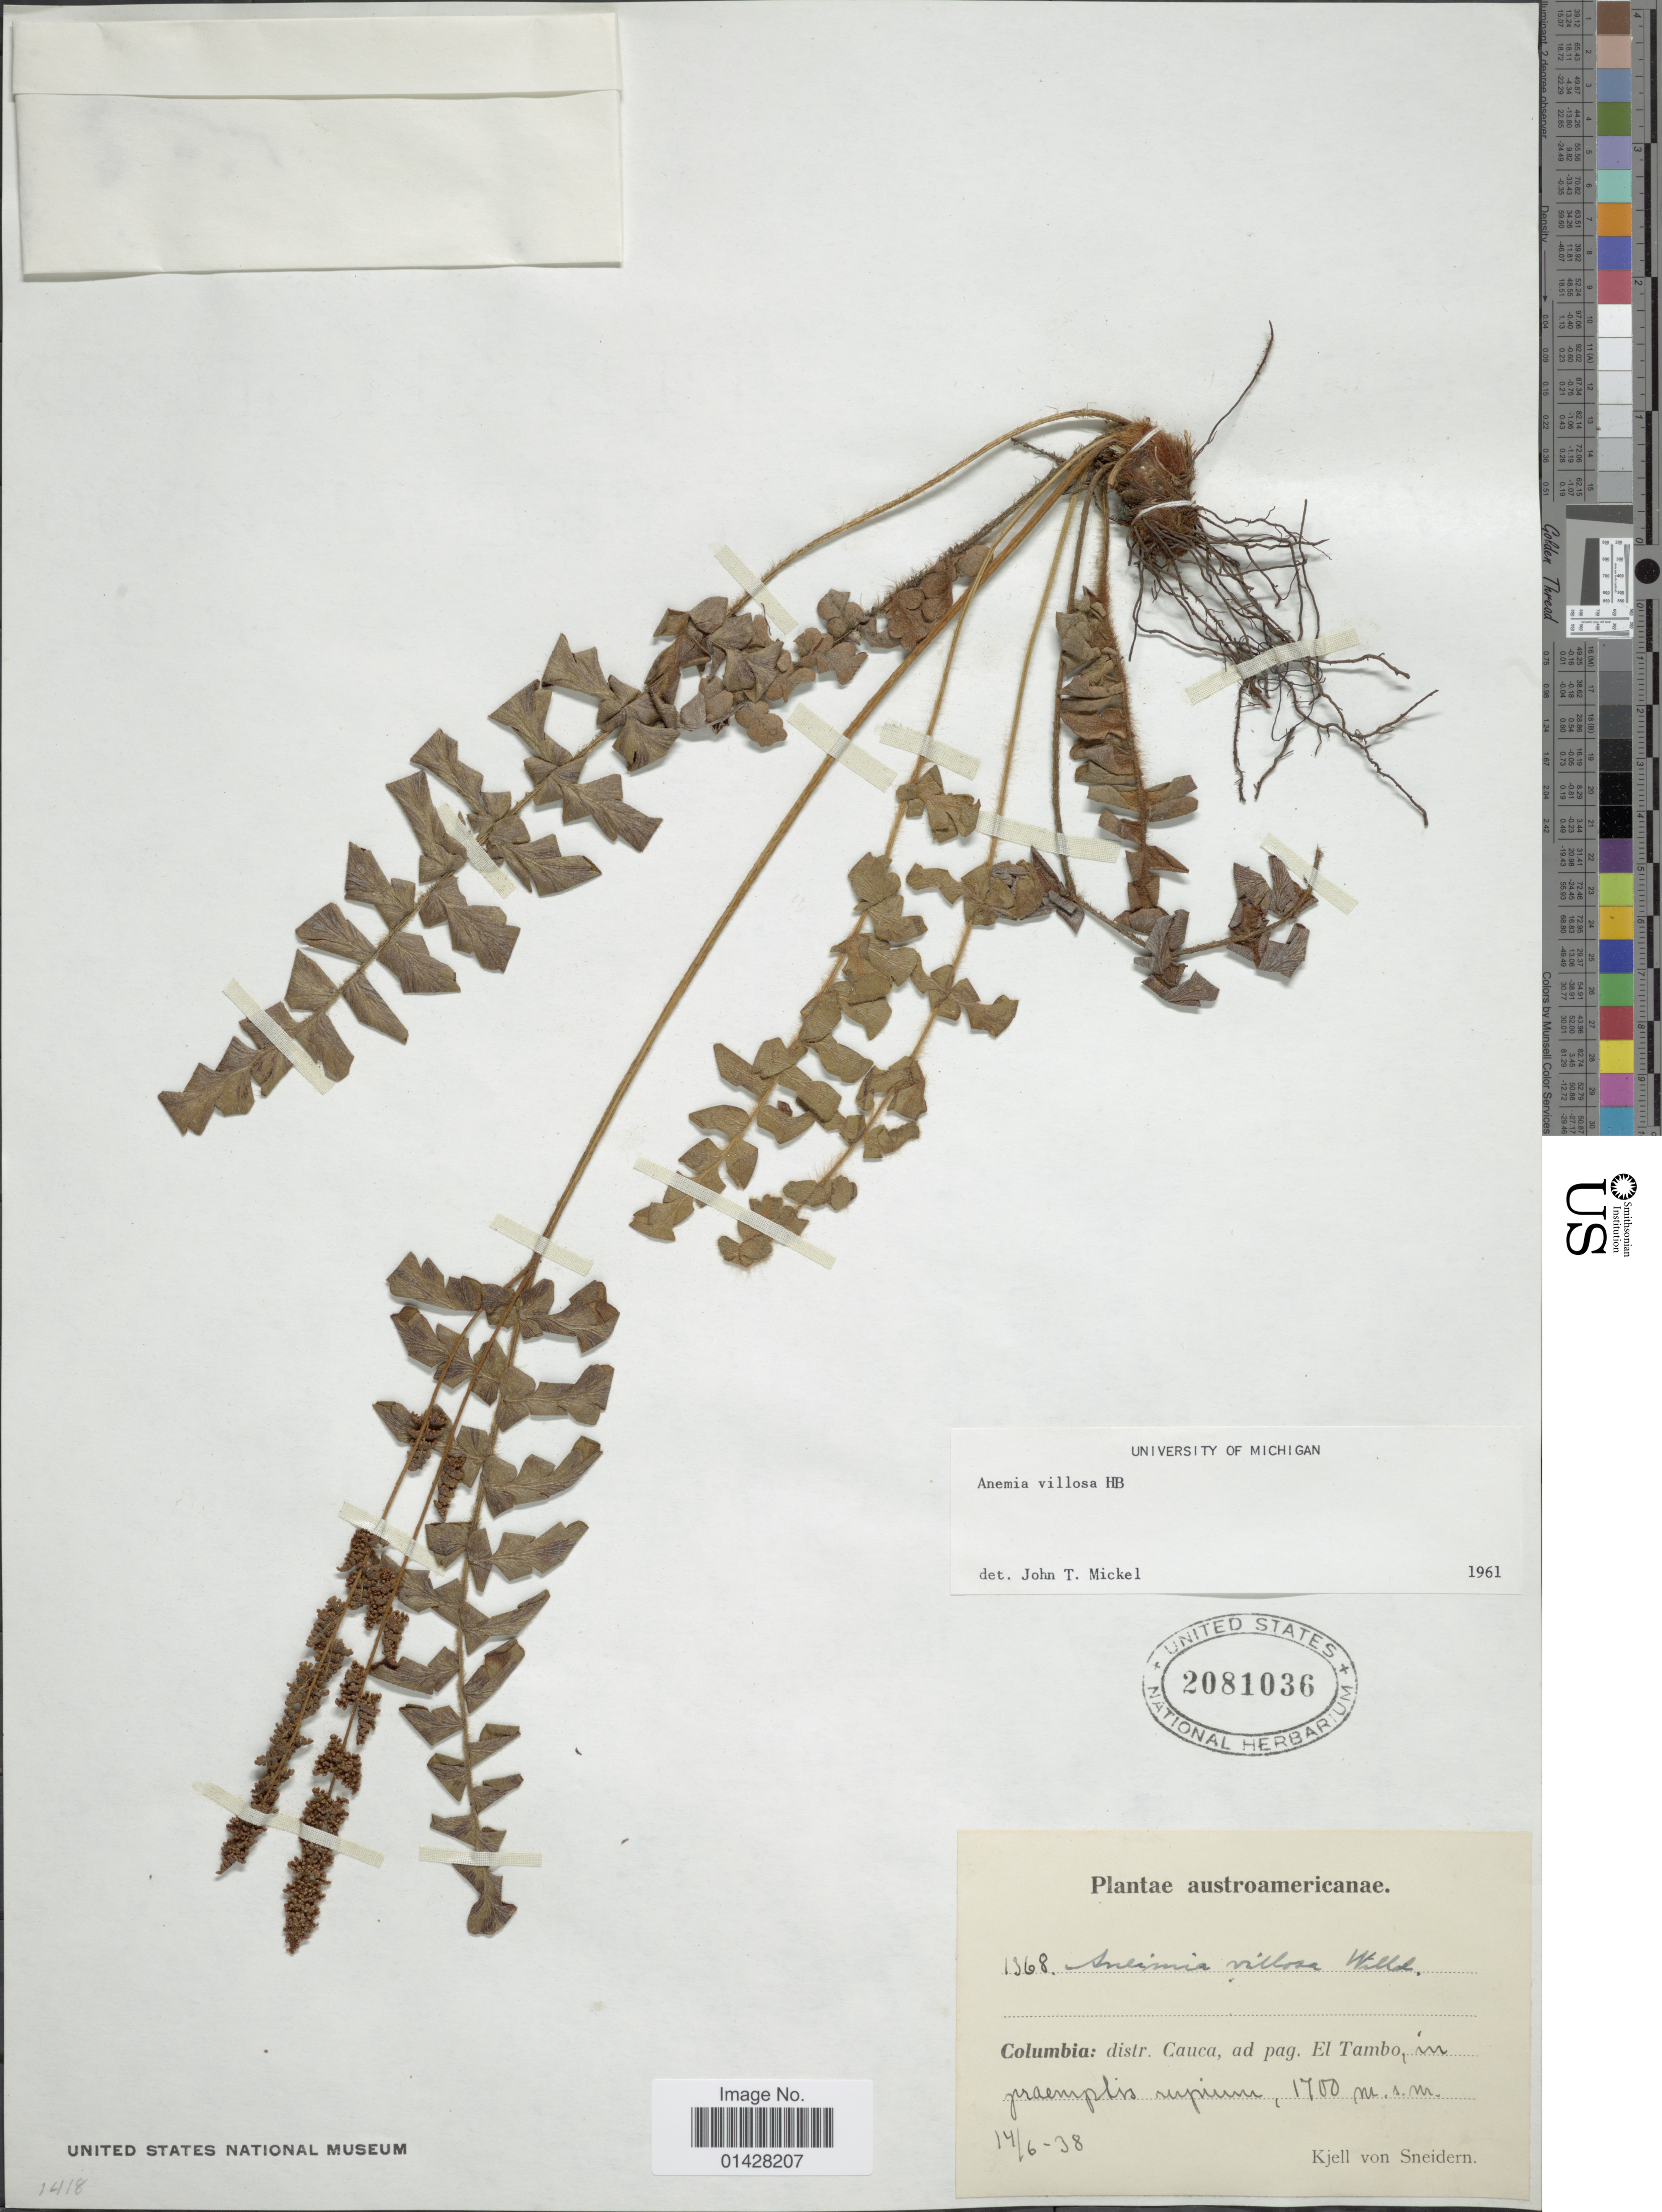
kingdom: Plantae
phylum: Tracheophyta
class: Polypodiopsida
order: Schizaeales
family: Anemiaceae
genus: Anemia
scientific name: Anemia villosa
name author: Humb. & Bonpl. ex Willd.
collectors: K. von Sneidern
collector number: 1368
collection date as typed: Transcribed d/m/y: 14/6/38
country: Colombia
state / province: Cauca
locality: Columbia: distr. Cauca, ad pag. El Tambo, in praemptis upium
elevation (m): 1700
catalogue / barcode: US 2081036